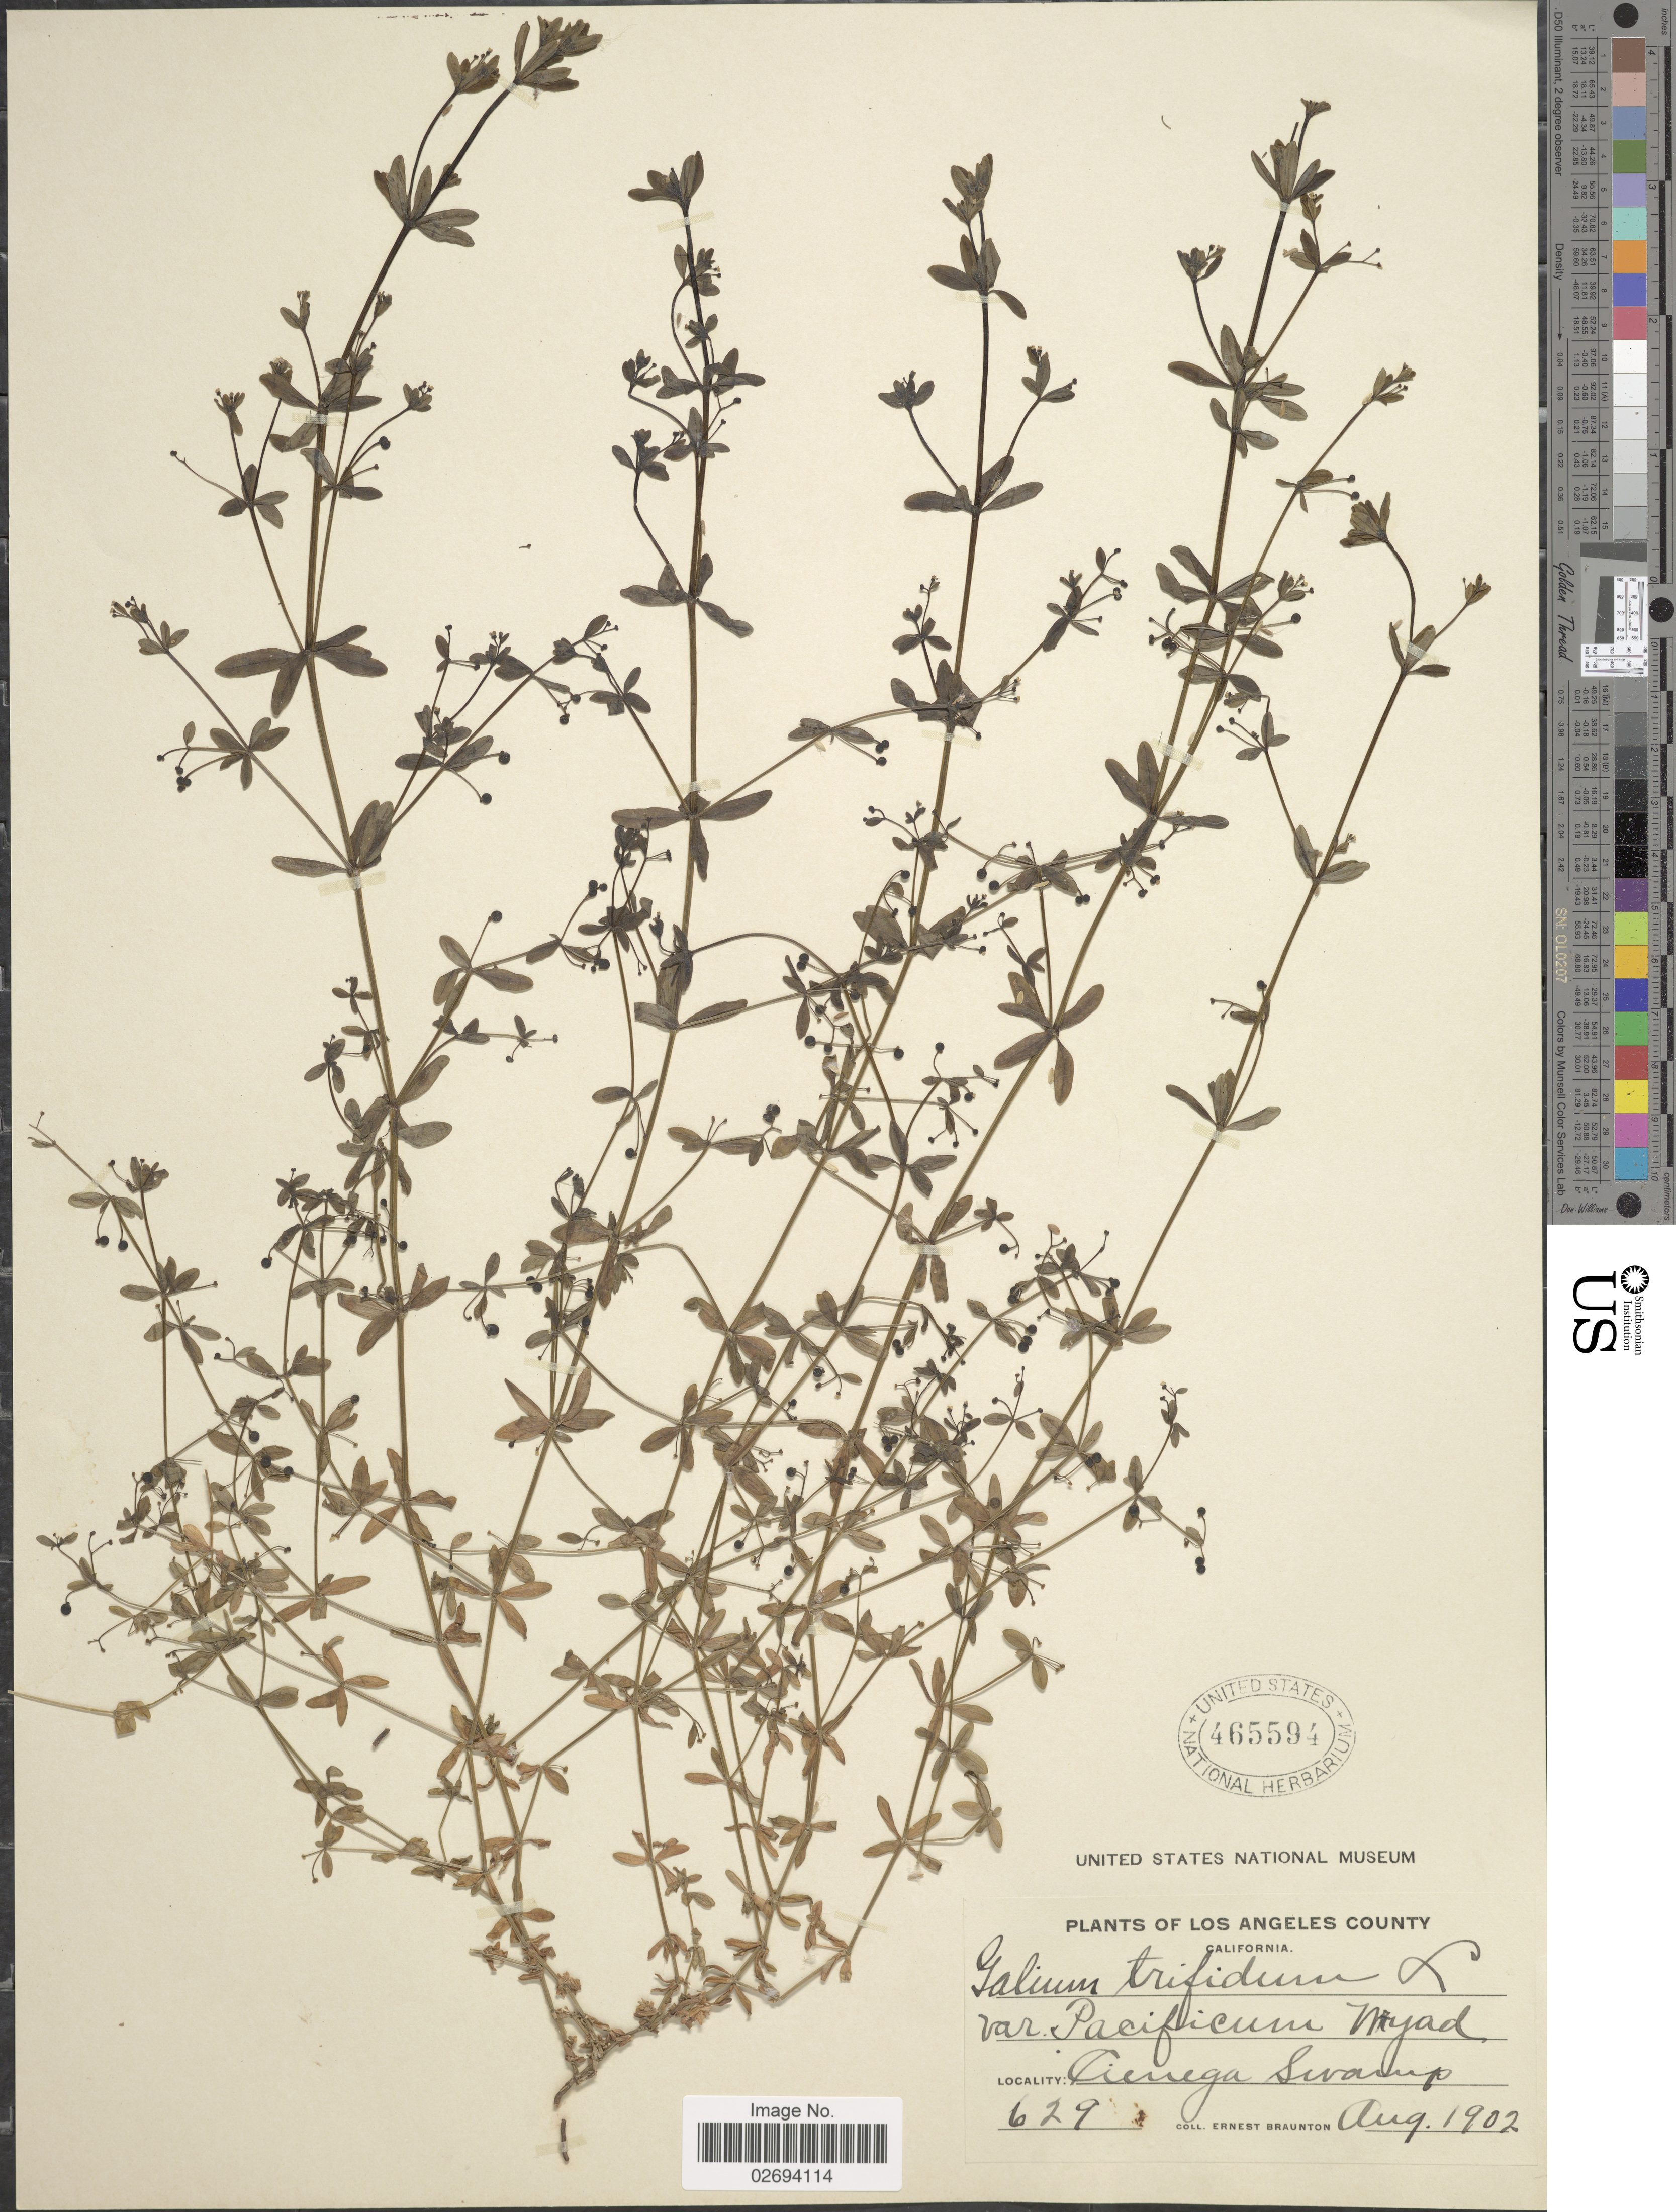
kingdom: Plantae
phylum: Tracheophyta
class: Magnoliopsida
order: Gentianales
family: Rubiaceae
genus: Galium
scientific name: Galium trifidum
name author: L.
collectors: E. Braunton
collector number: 629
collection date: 1902-08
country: United States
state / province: California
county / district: Los Angeles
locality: Los Angeles County, Cienega Swamp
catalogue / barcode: US 465594